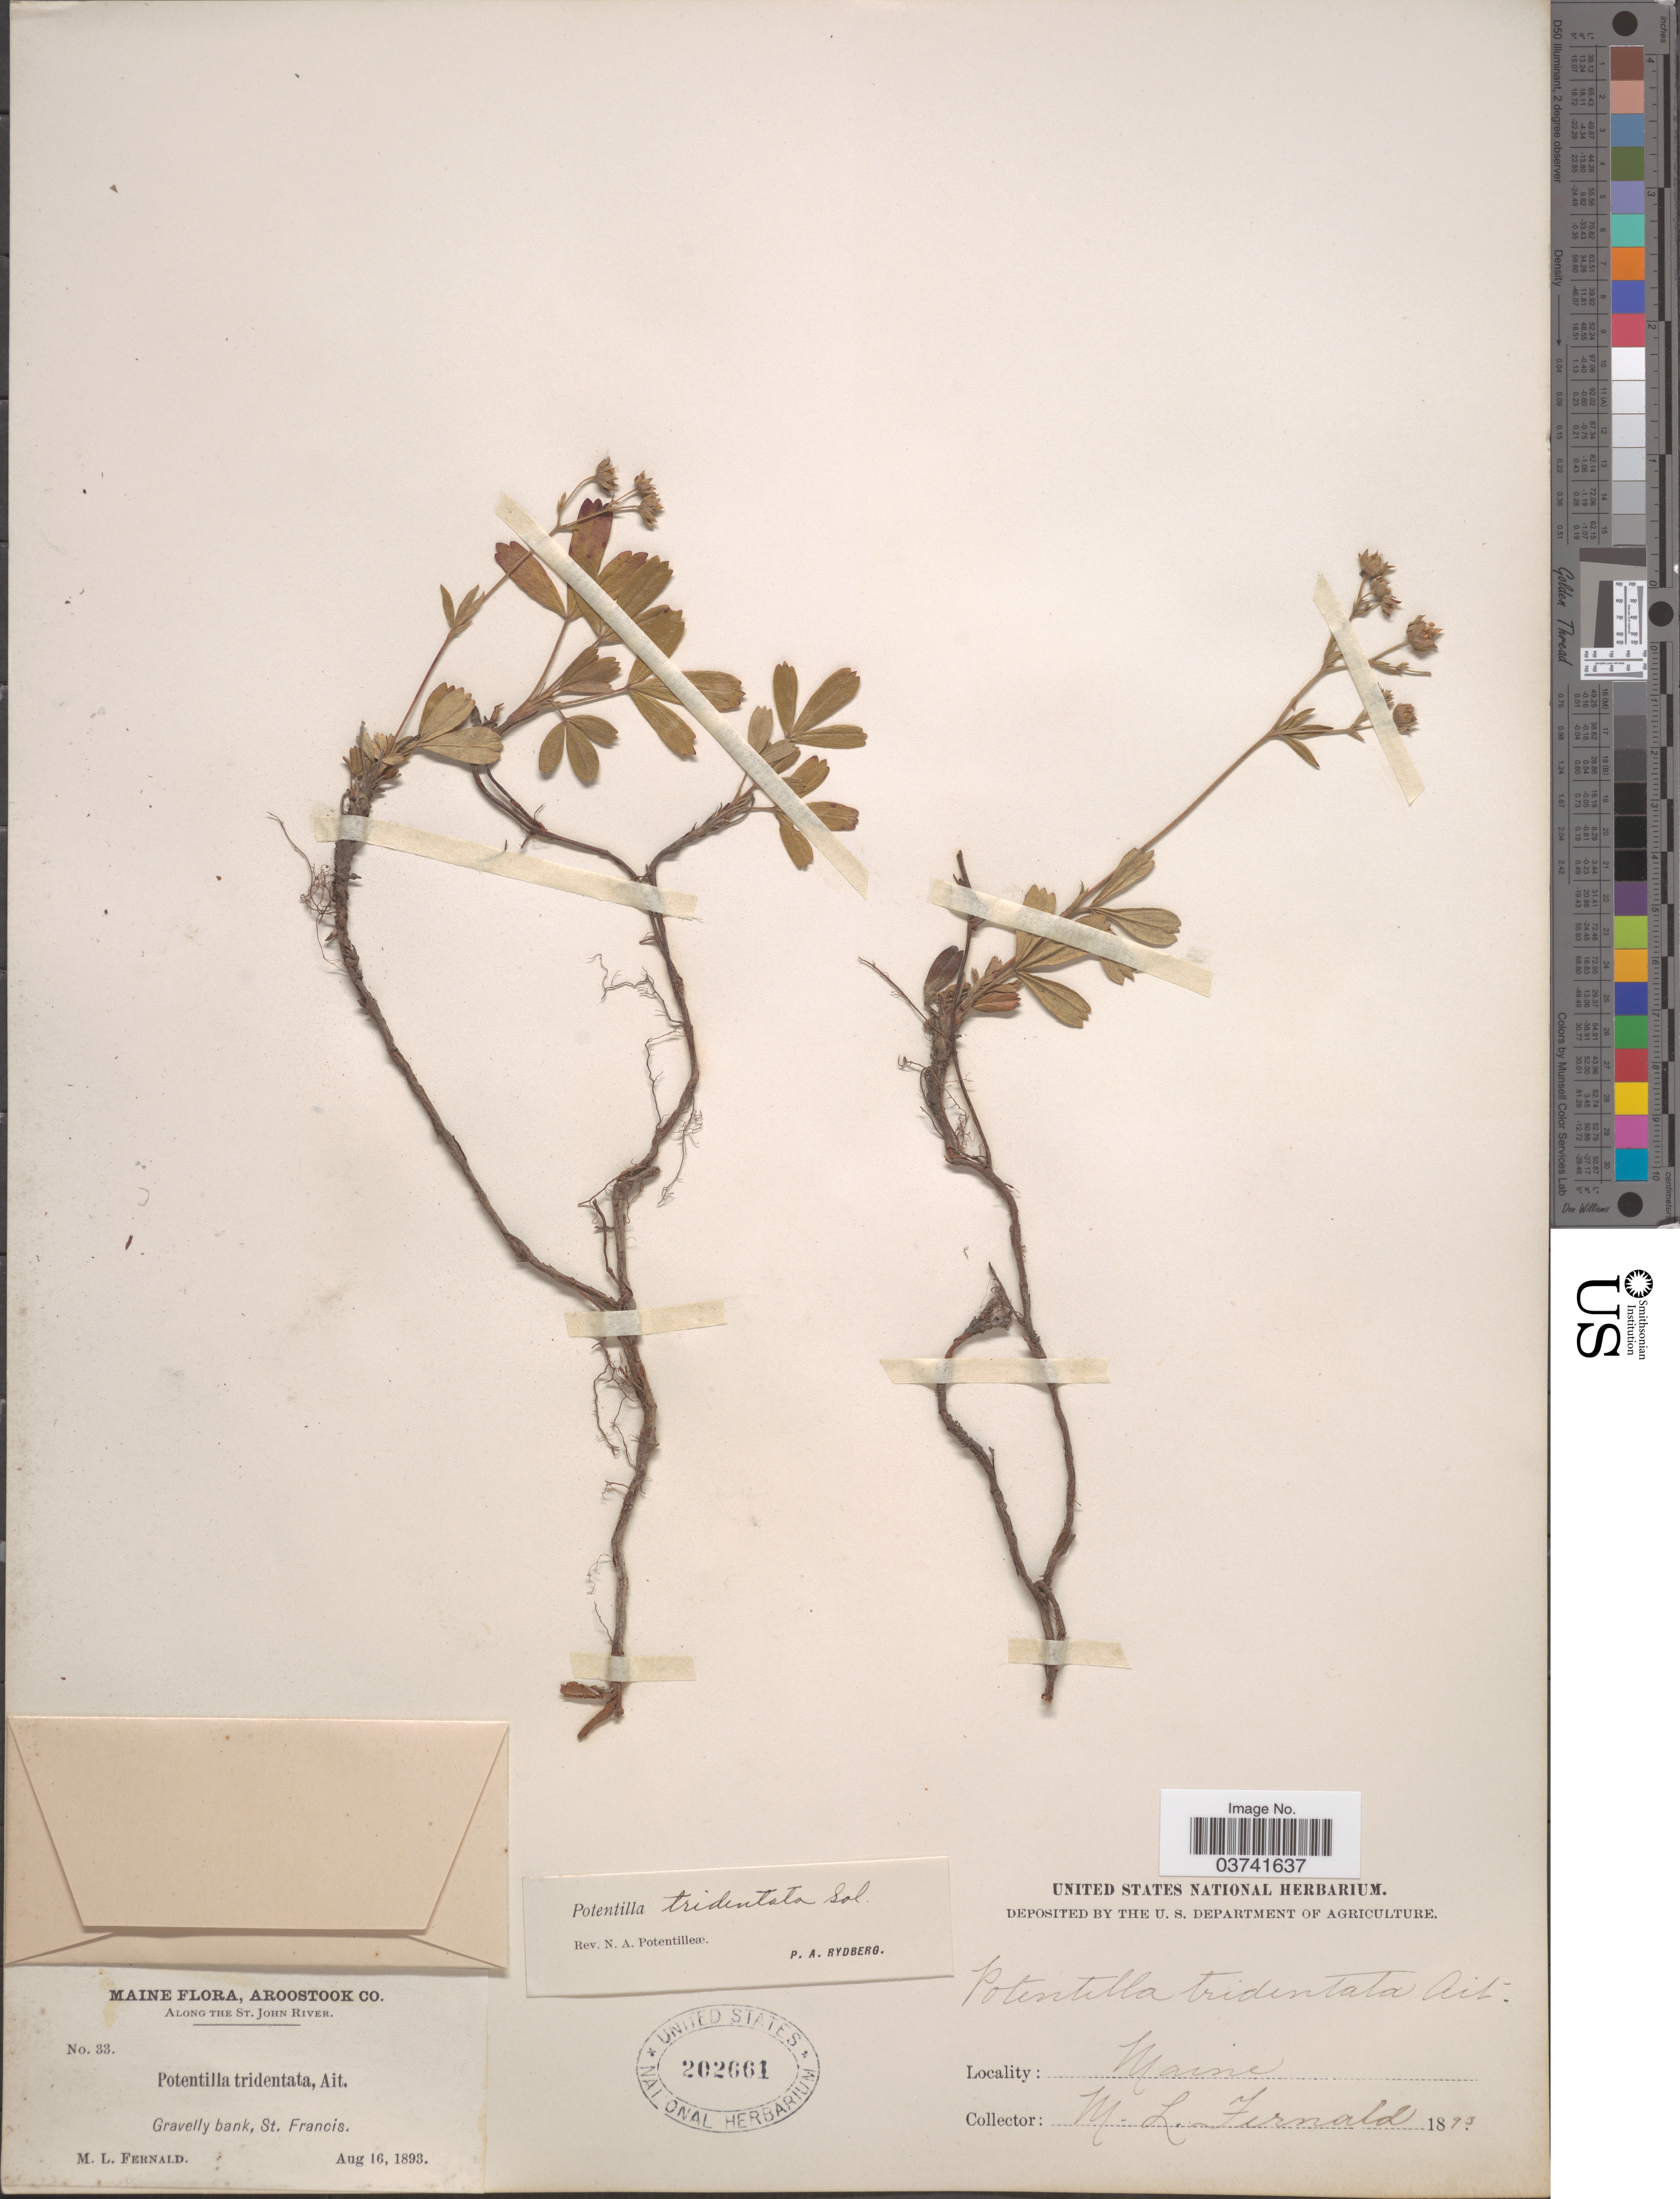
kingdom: Plantae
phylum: Tracheophyta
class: Magnoliopsida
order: Rosales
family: Rosaceae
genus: Potentilla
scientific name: Potentilla tridentata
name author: Aiton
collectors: M. L. Fernald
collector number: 33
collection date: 1893-08-16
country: United States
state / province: Maine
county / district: Aroostook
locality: Along The St. John River. Gravelly bank, St. Francis.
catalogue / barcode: US 202661